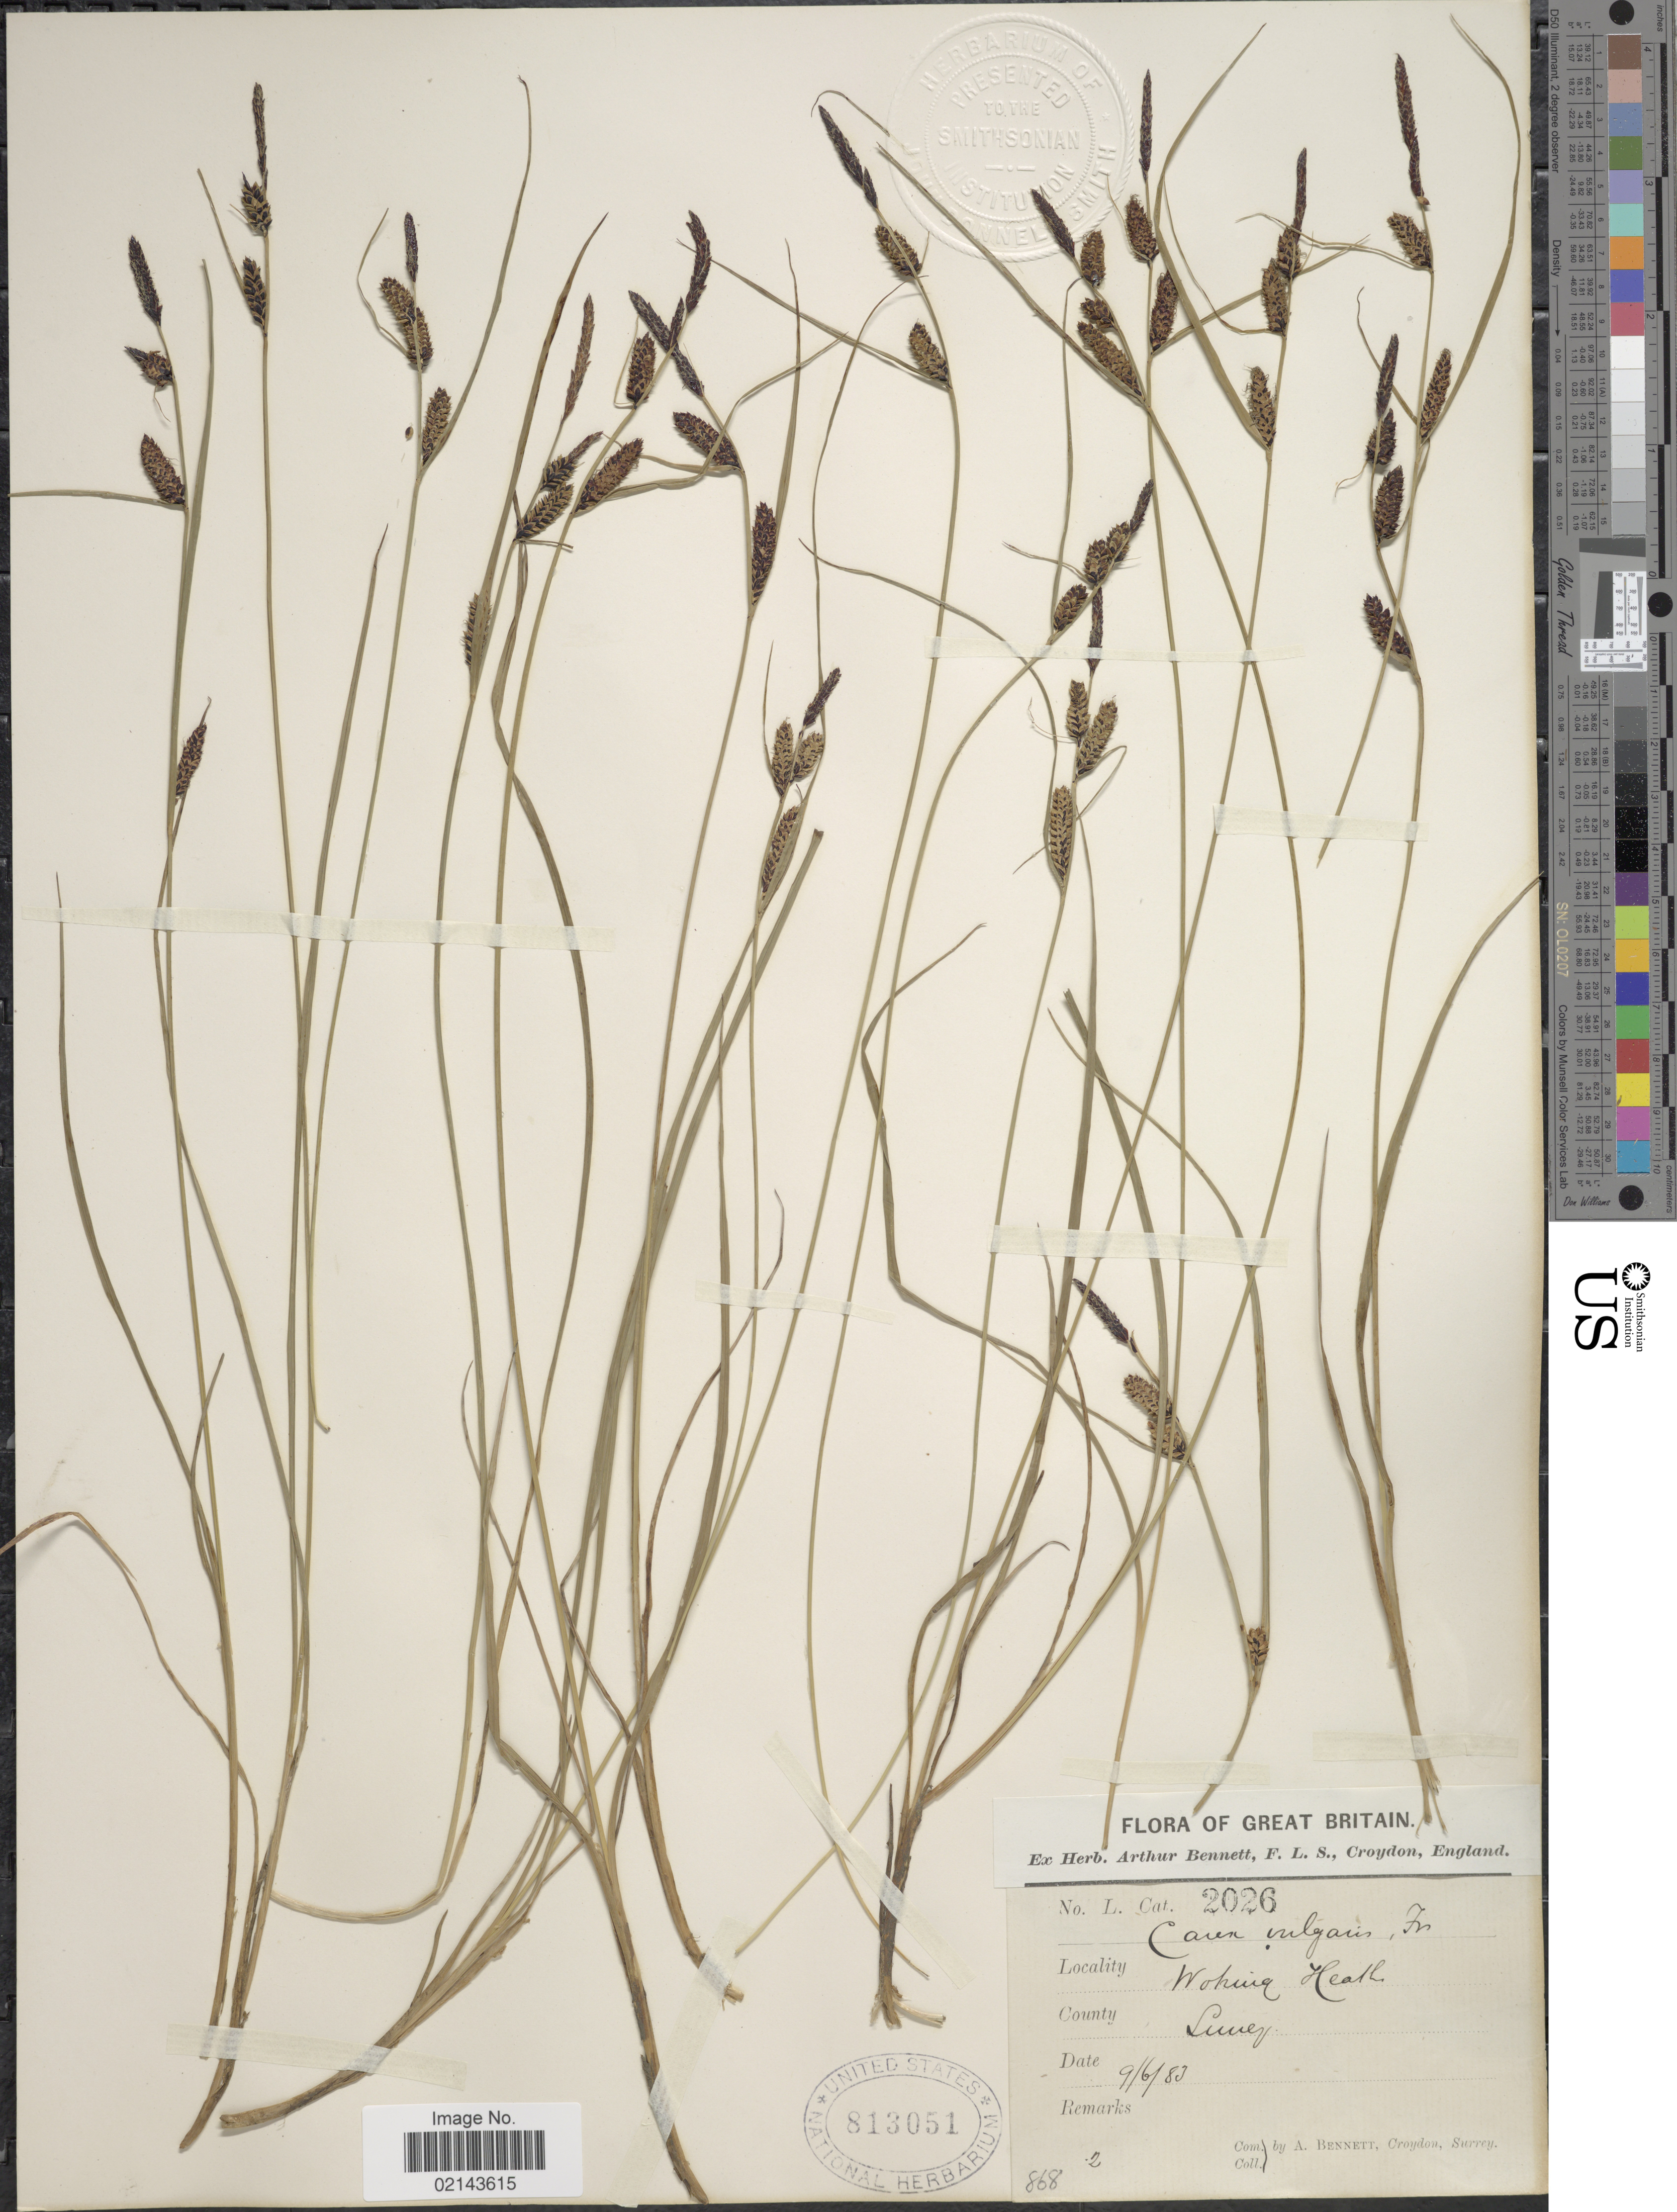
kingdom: Plantae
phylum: Tracheophyta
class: Liliopsida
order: Poales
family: Cyperaceae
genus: Carex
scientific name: Carex nigra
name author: (L.) Reichard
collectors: A. Bennett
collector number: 2026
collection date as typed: Transcribed d/m/y: 9/6/83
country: United Kingdom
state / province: England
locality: Great Britain, Wohuig Heath, County Surrey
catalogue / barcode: US 813051